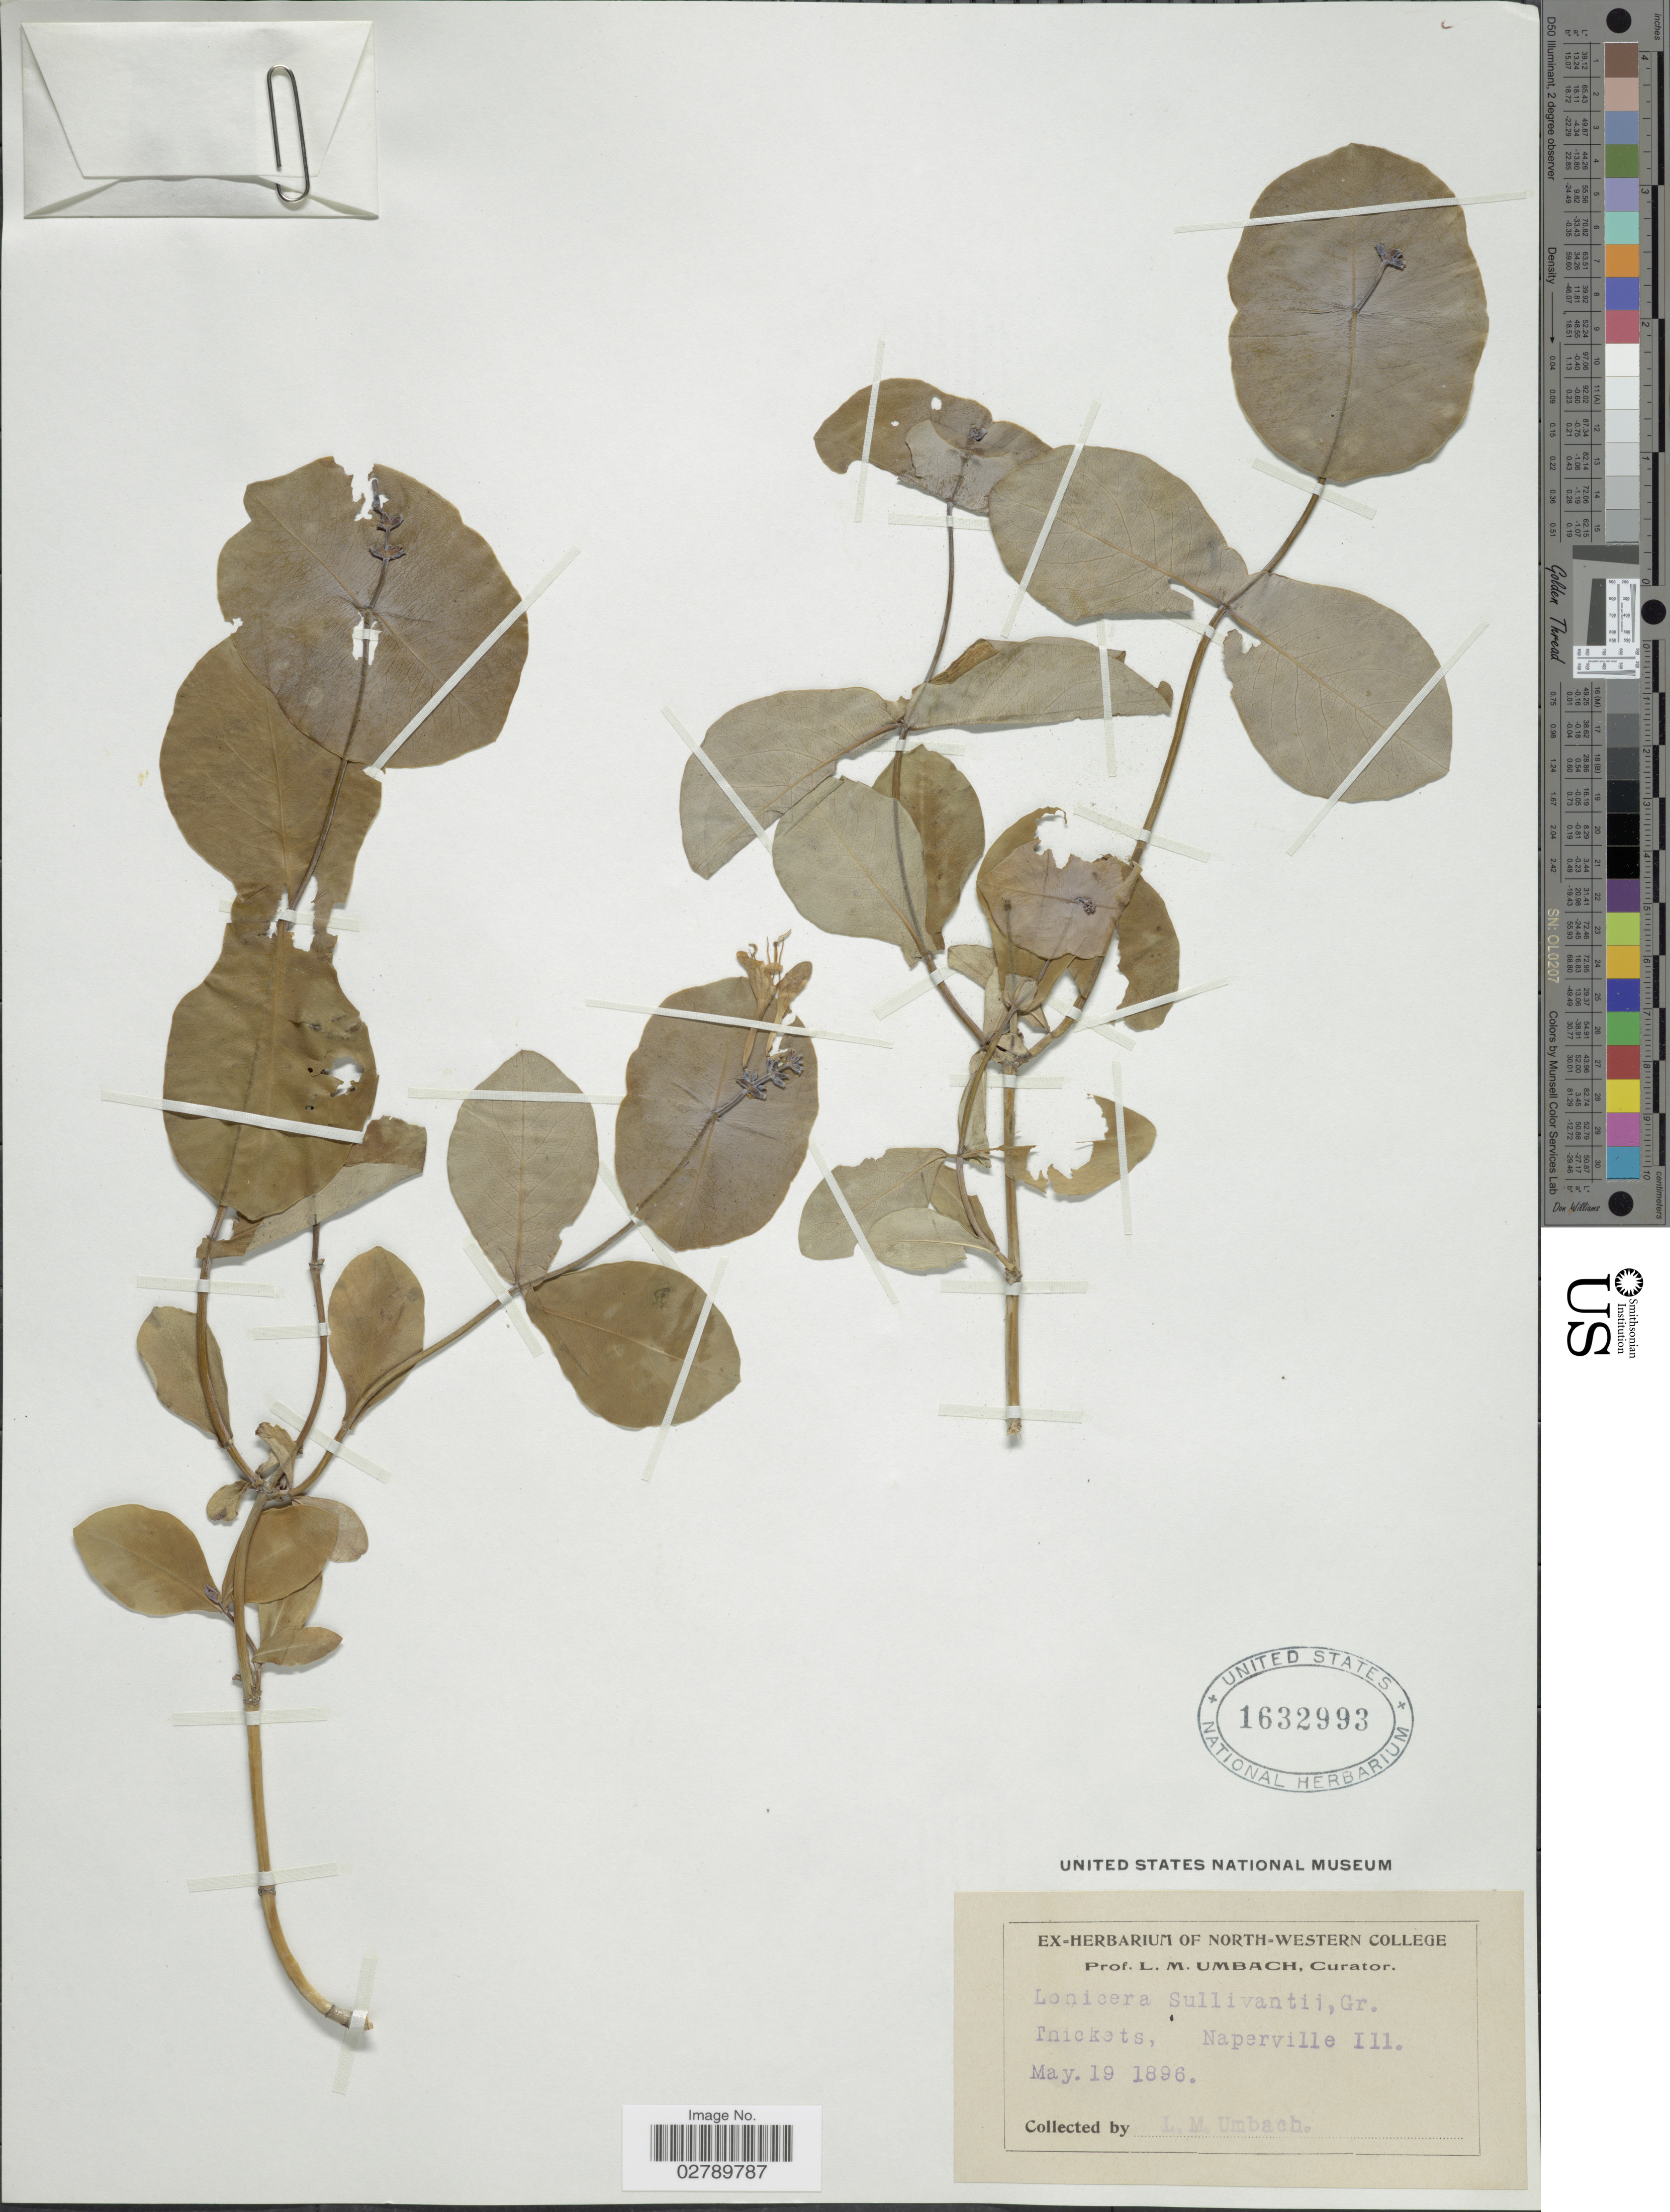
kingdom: Plantae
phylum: Tracheophyta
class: Magnoliopsida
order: Dipsacales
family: Caprifoliaceae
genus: Lonicera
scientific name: Lonicera prolifera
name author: (O. Kirchner) Booth ex Rehder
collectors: L. M. Umbach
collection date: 1896-05-19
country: United States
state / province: Illinois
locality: Thickets, Naperville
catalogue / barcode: US 1632993